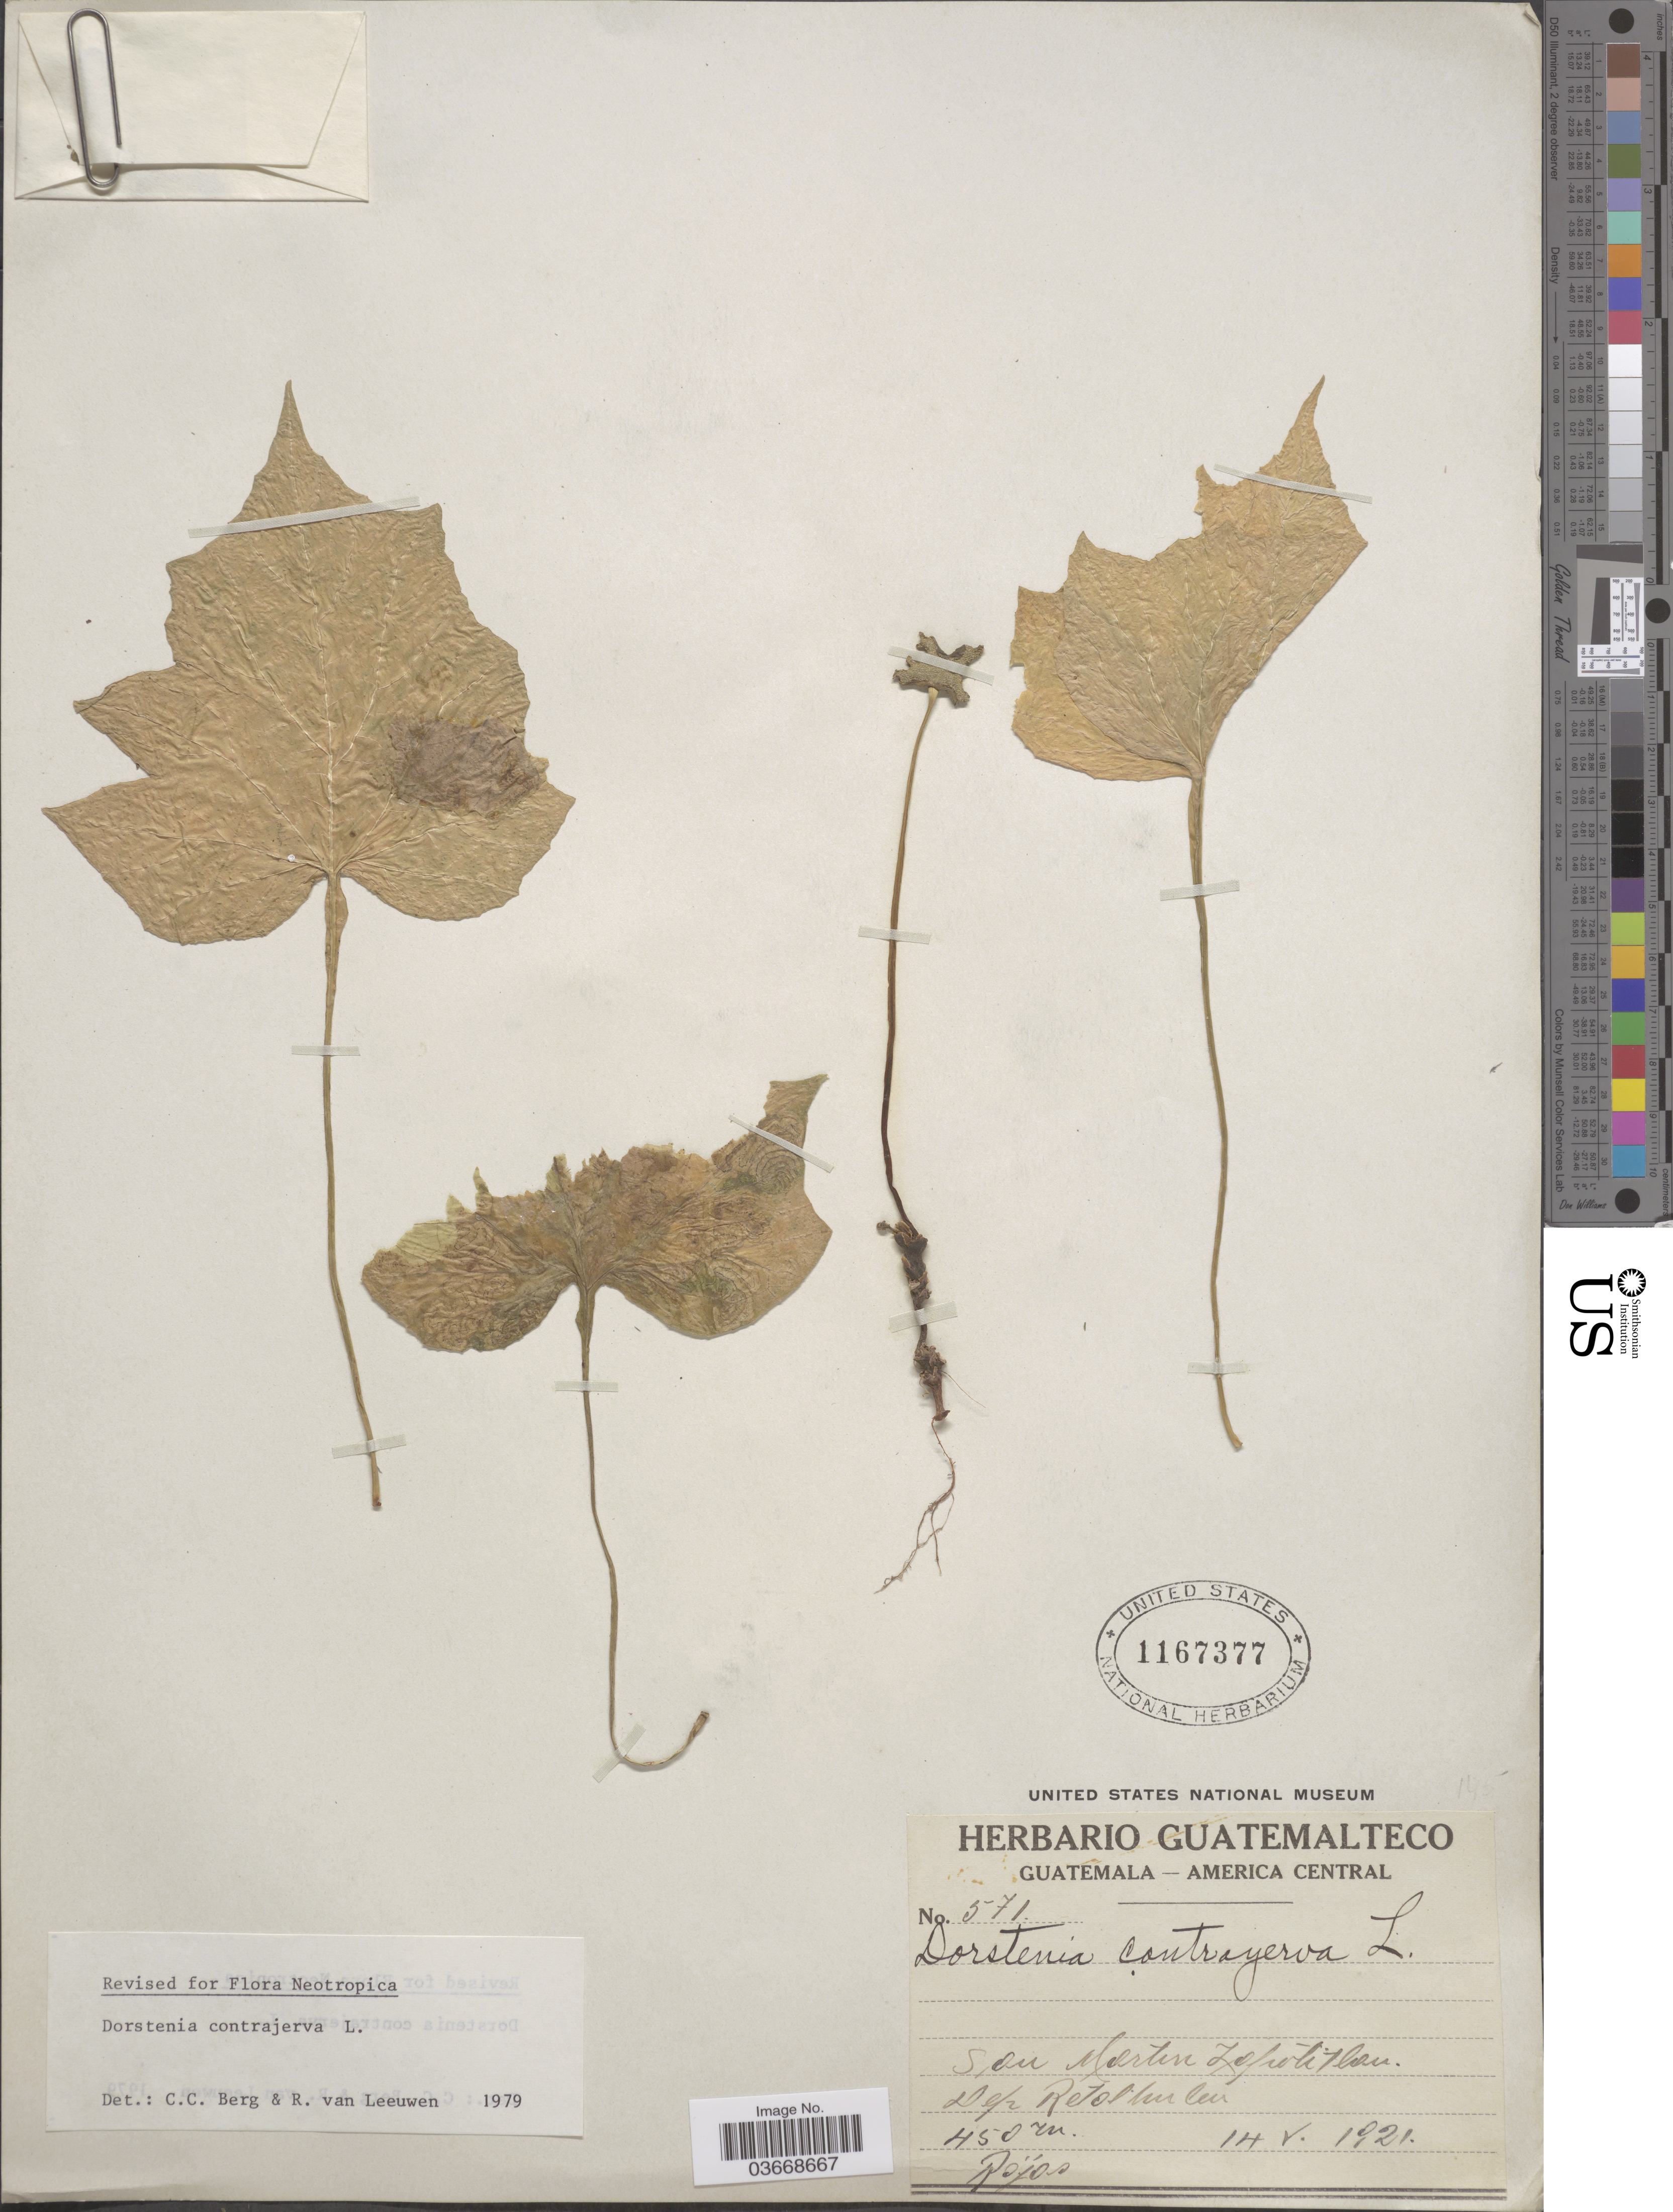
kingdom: Plantae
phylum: Tracheophyta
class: Magnoliopsida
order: Rosales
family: Moraceae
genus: Dorstenia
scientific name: Dorstenia contrajerva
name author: L.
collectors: Rójos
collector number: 571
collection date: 1921-05-14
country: Guatemala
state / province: Retalhuleu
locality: San Martin Zapotitlan. Dept. Retalhuleu.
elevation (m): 450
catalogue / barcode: US 1167377